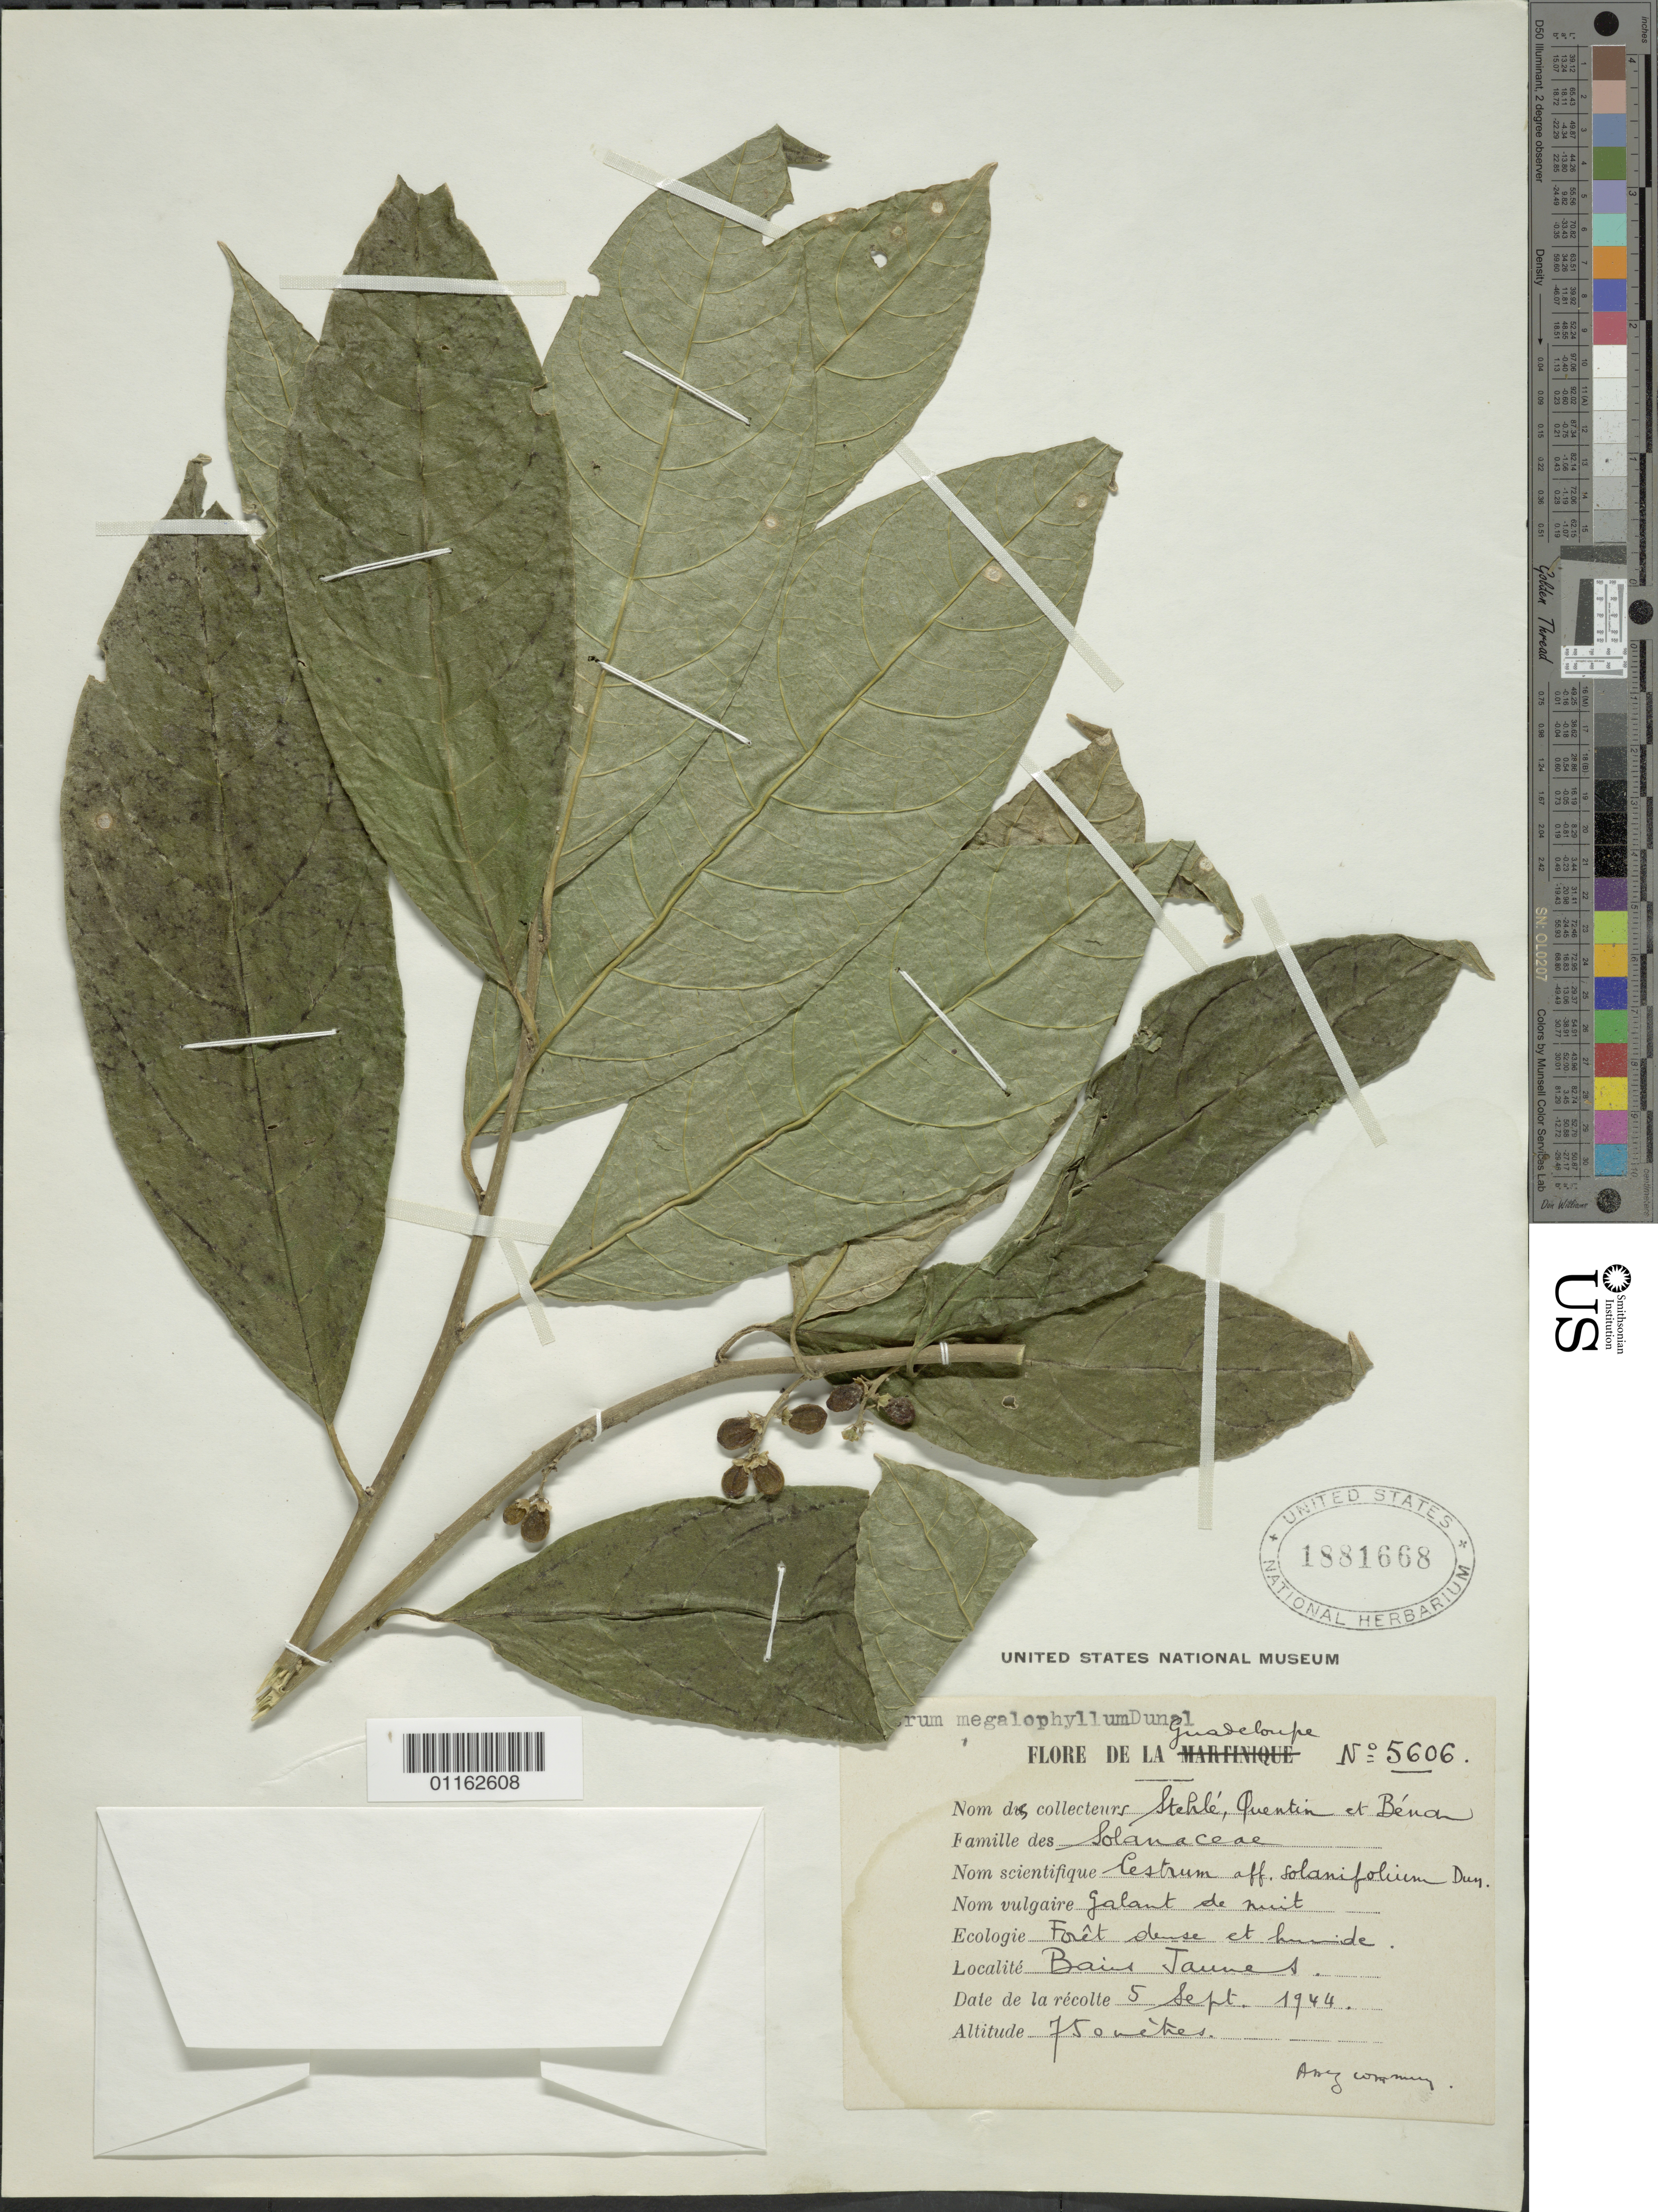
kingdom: Plantae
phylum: Tracheophyta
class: Magnoliopsida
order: Solanales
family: Solanaceae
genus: Cestrum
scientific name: Cestrum megalophyllum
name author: Dunal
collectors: H. Stehlé & R. Béna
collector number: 5606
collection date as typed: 05 Sep 1944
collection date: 1944-09-05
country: Guadeloupe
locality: Bais James dense and humid forest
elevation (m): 750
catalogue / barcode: US 1881668